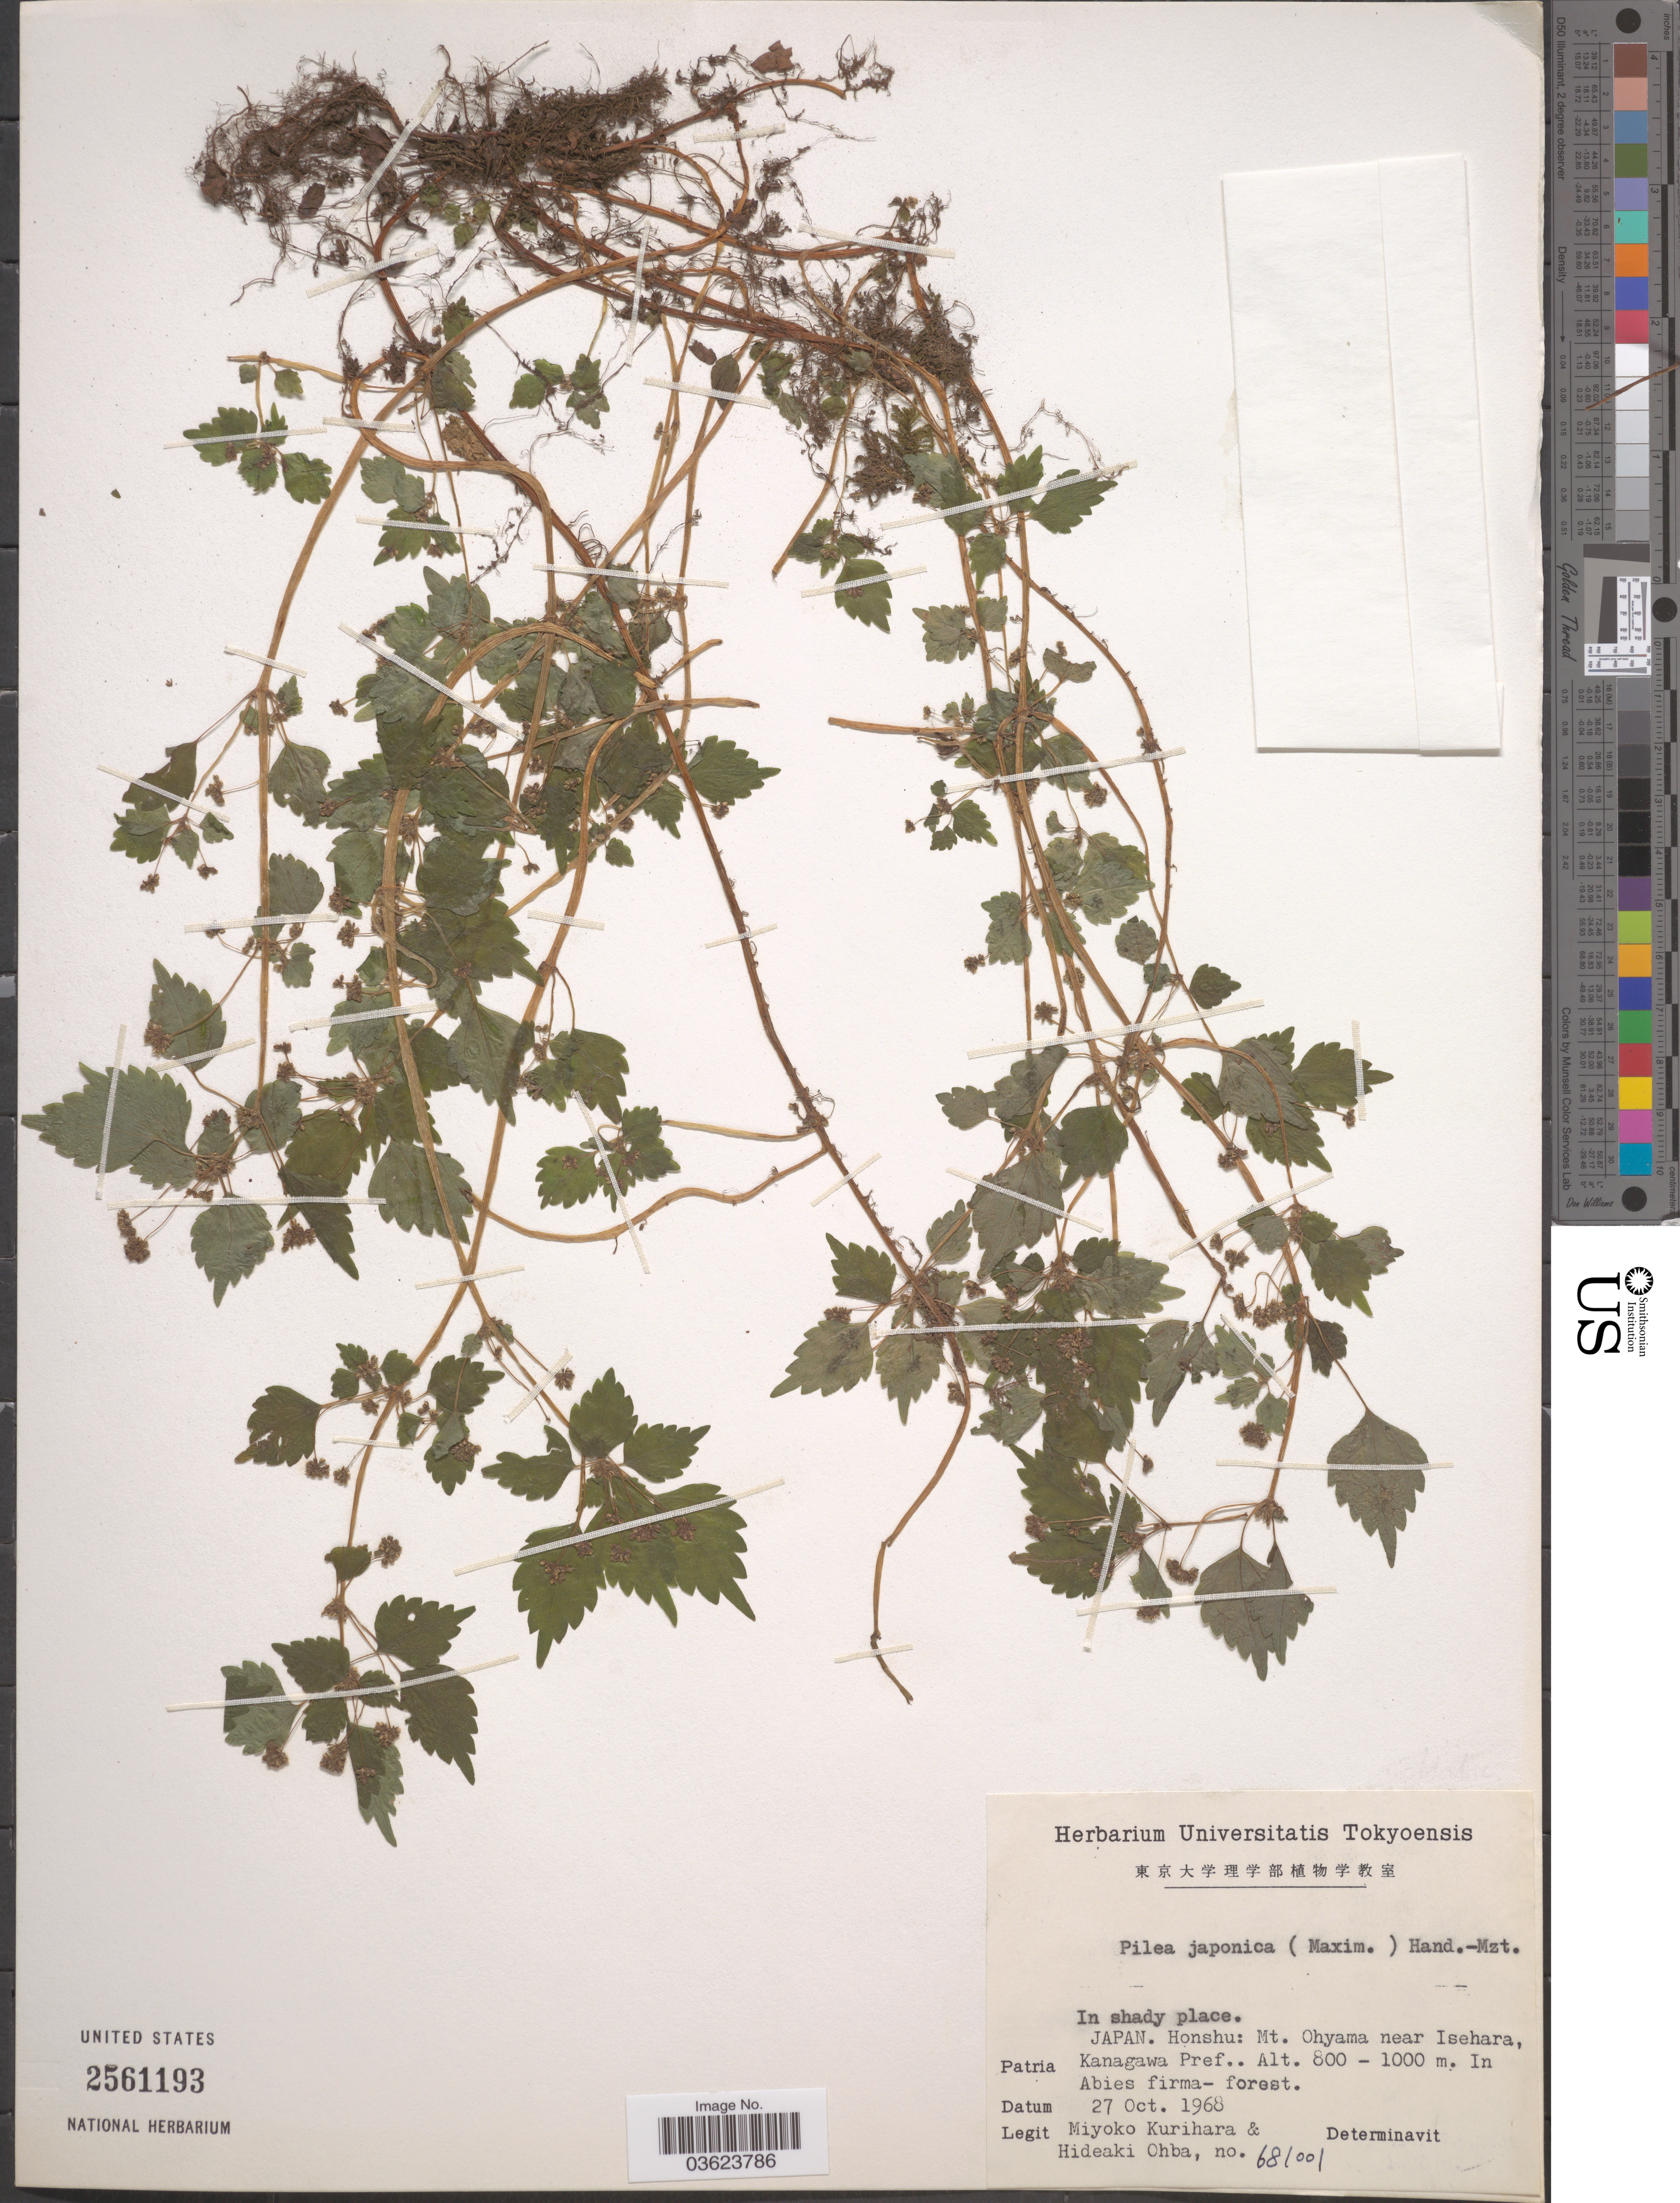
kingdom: Plantae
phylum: Tracheophyta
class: Magnoliopsida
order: Rosales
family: Urticaceae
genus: Pilea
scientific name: Pilea japonica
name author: (Maxim.) Hand.-Mazz.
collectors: M. Kurihara & H. Ohba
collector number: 681001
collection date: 1968-10-27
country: Japan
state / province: Kanagawa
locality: Honshu: Mt. Ohyama near Isehara, Patria Kanagawa Pref.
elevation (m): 800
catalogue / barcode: US 2561193